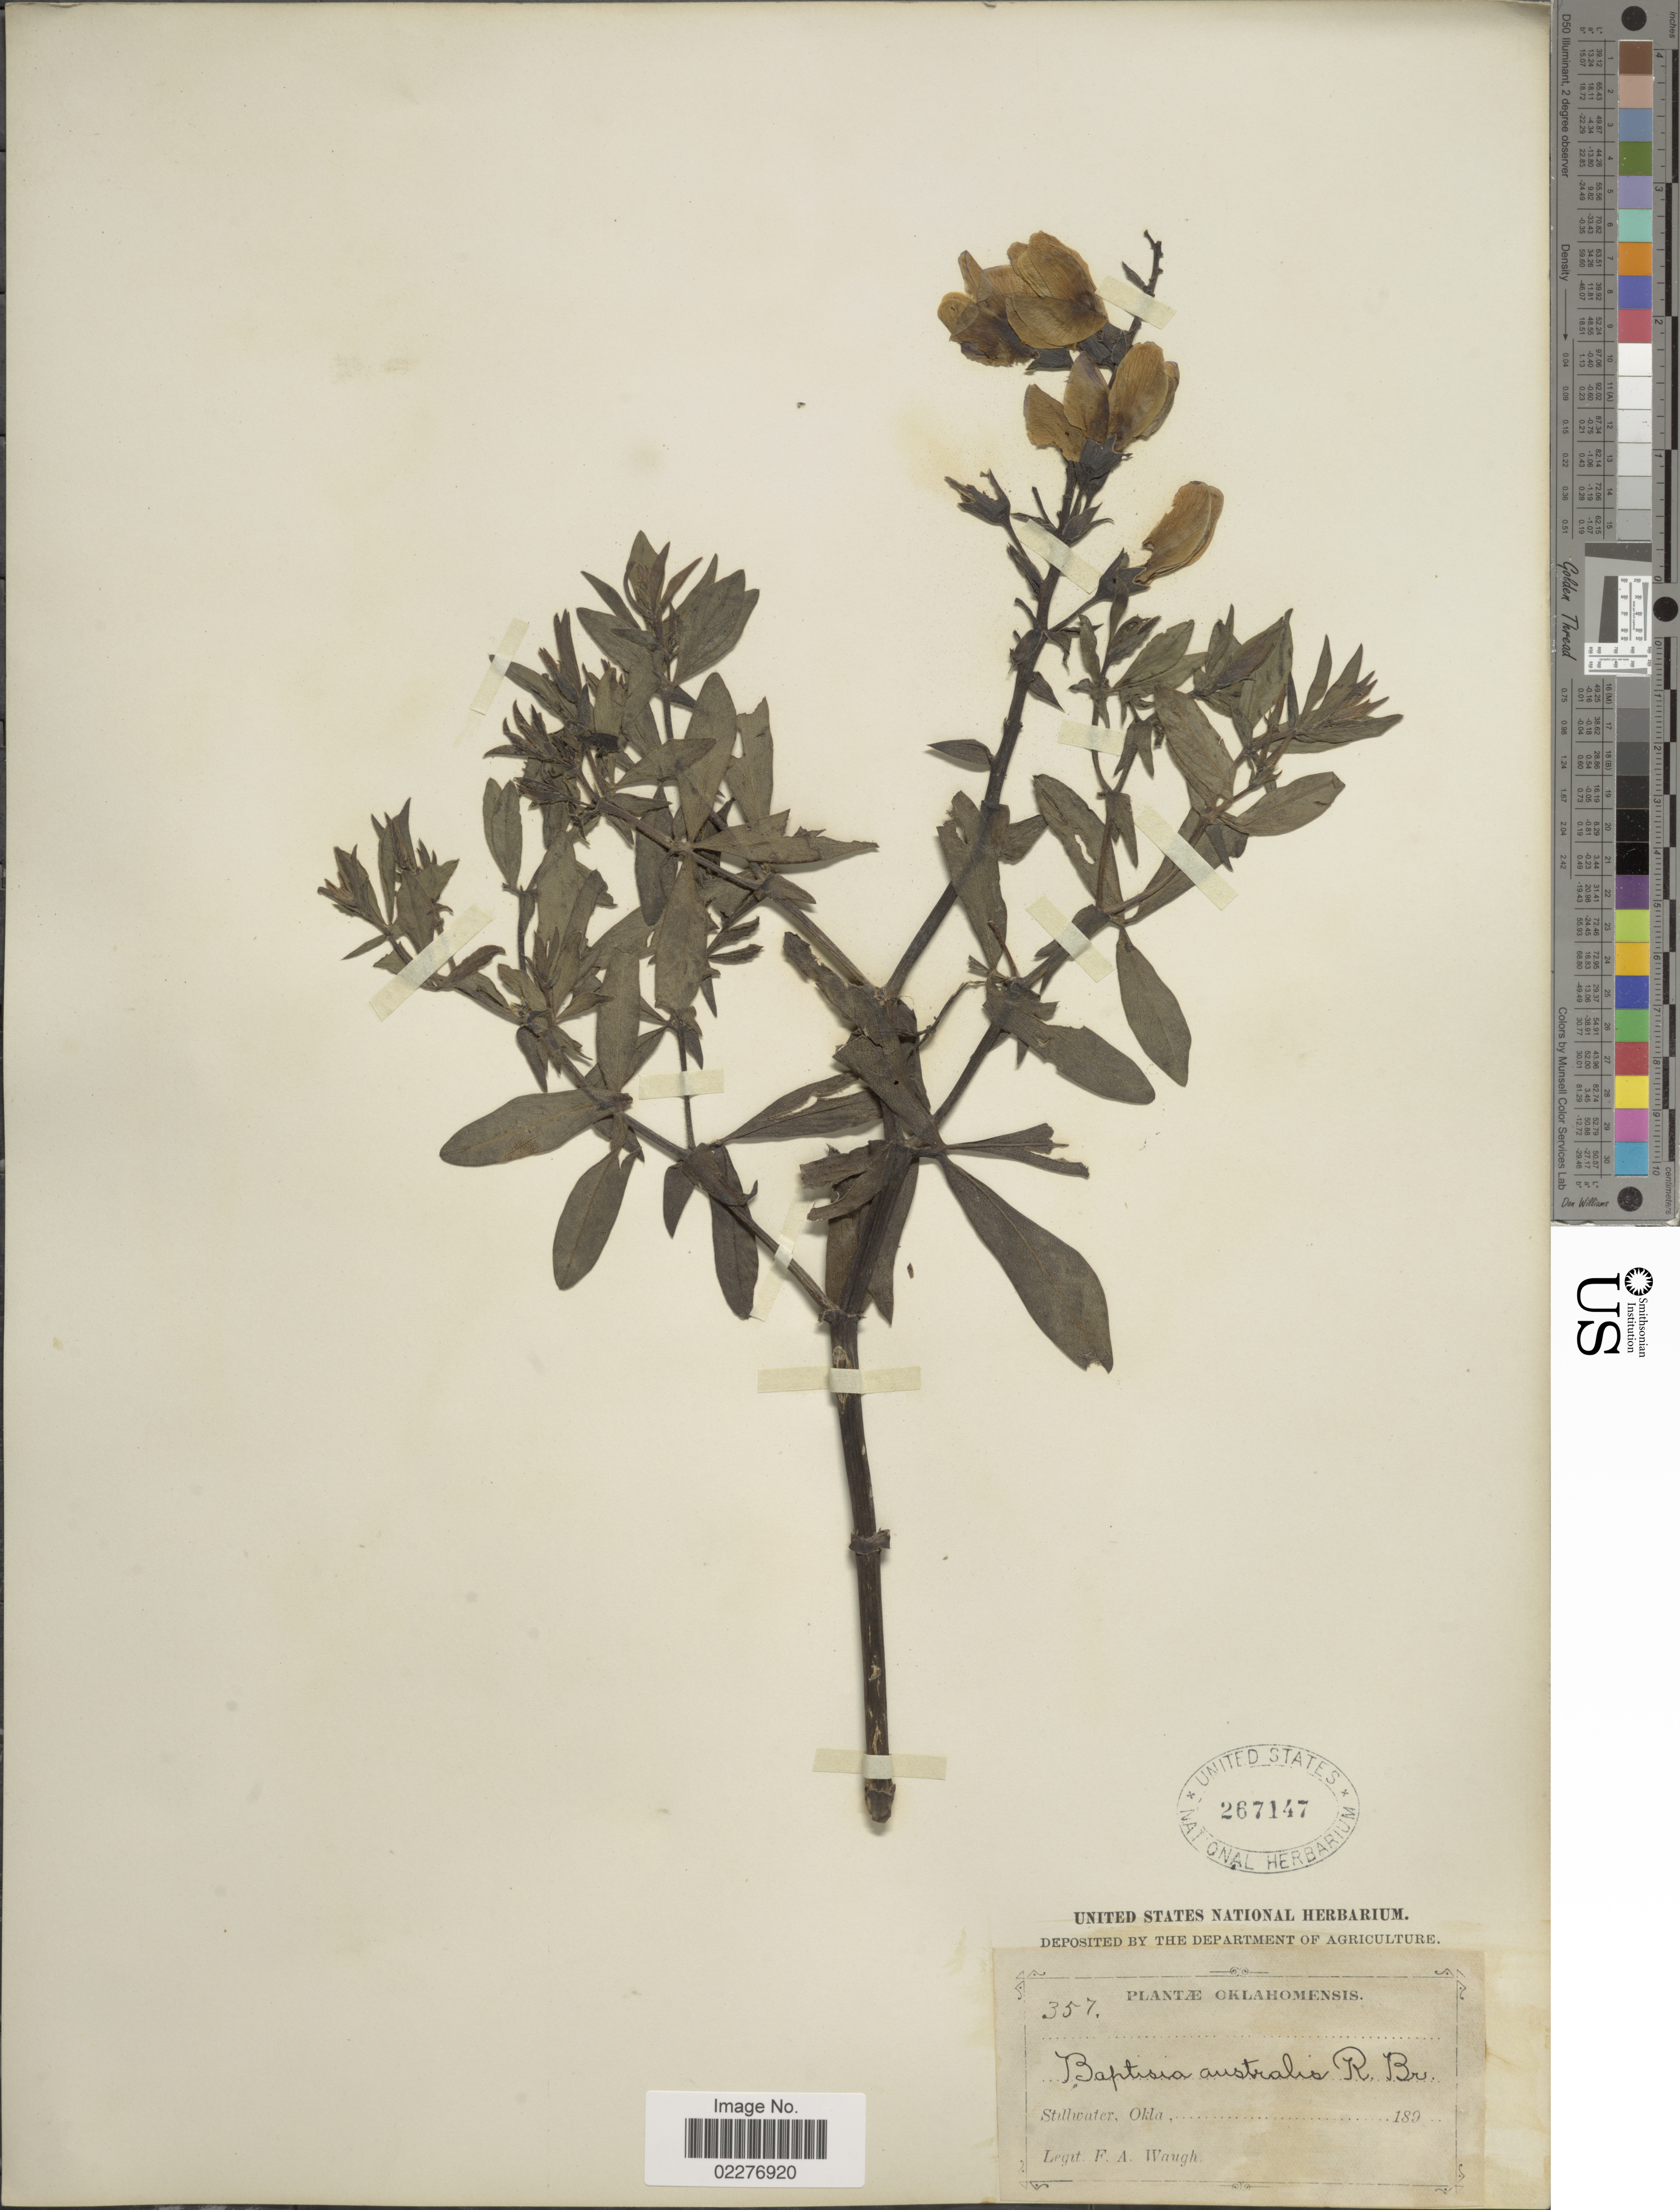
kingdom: Plantae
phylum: Tracheophyta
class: Magnoliopsida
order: Fabales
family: Fabaceae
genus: Baptisia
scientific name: Baptisia minor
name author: Lehm.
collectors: F. Waugh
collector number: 357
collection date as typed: Transcribed d/m/y: //189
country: United States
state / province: Oklahoma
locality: Stillwater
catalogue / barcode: US 267147